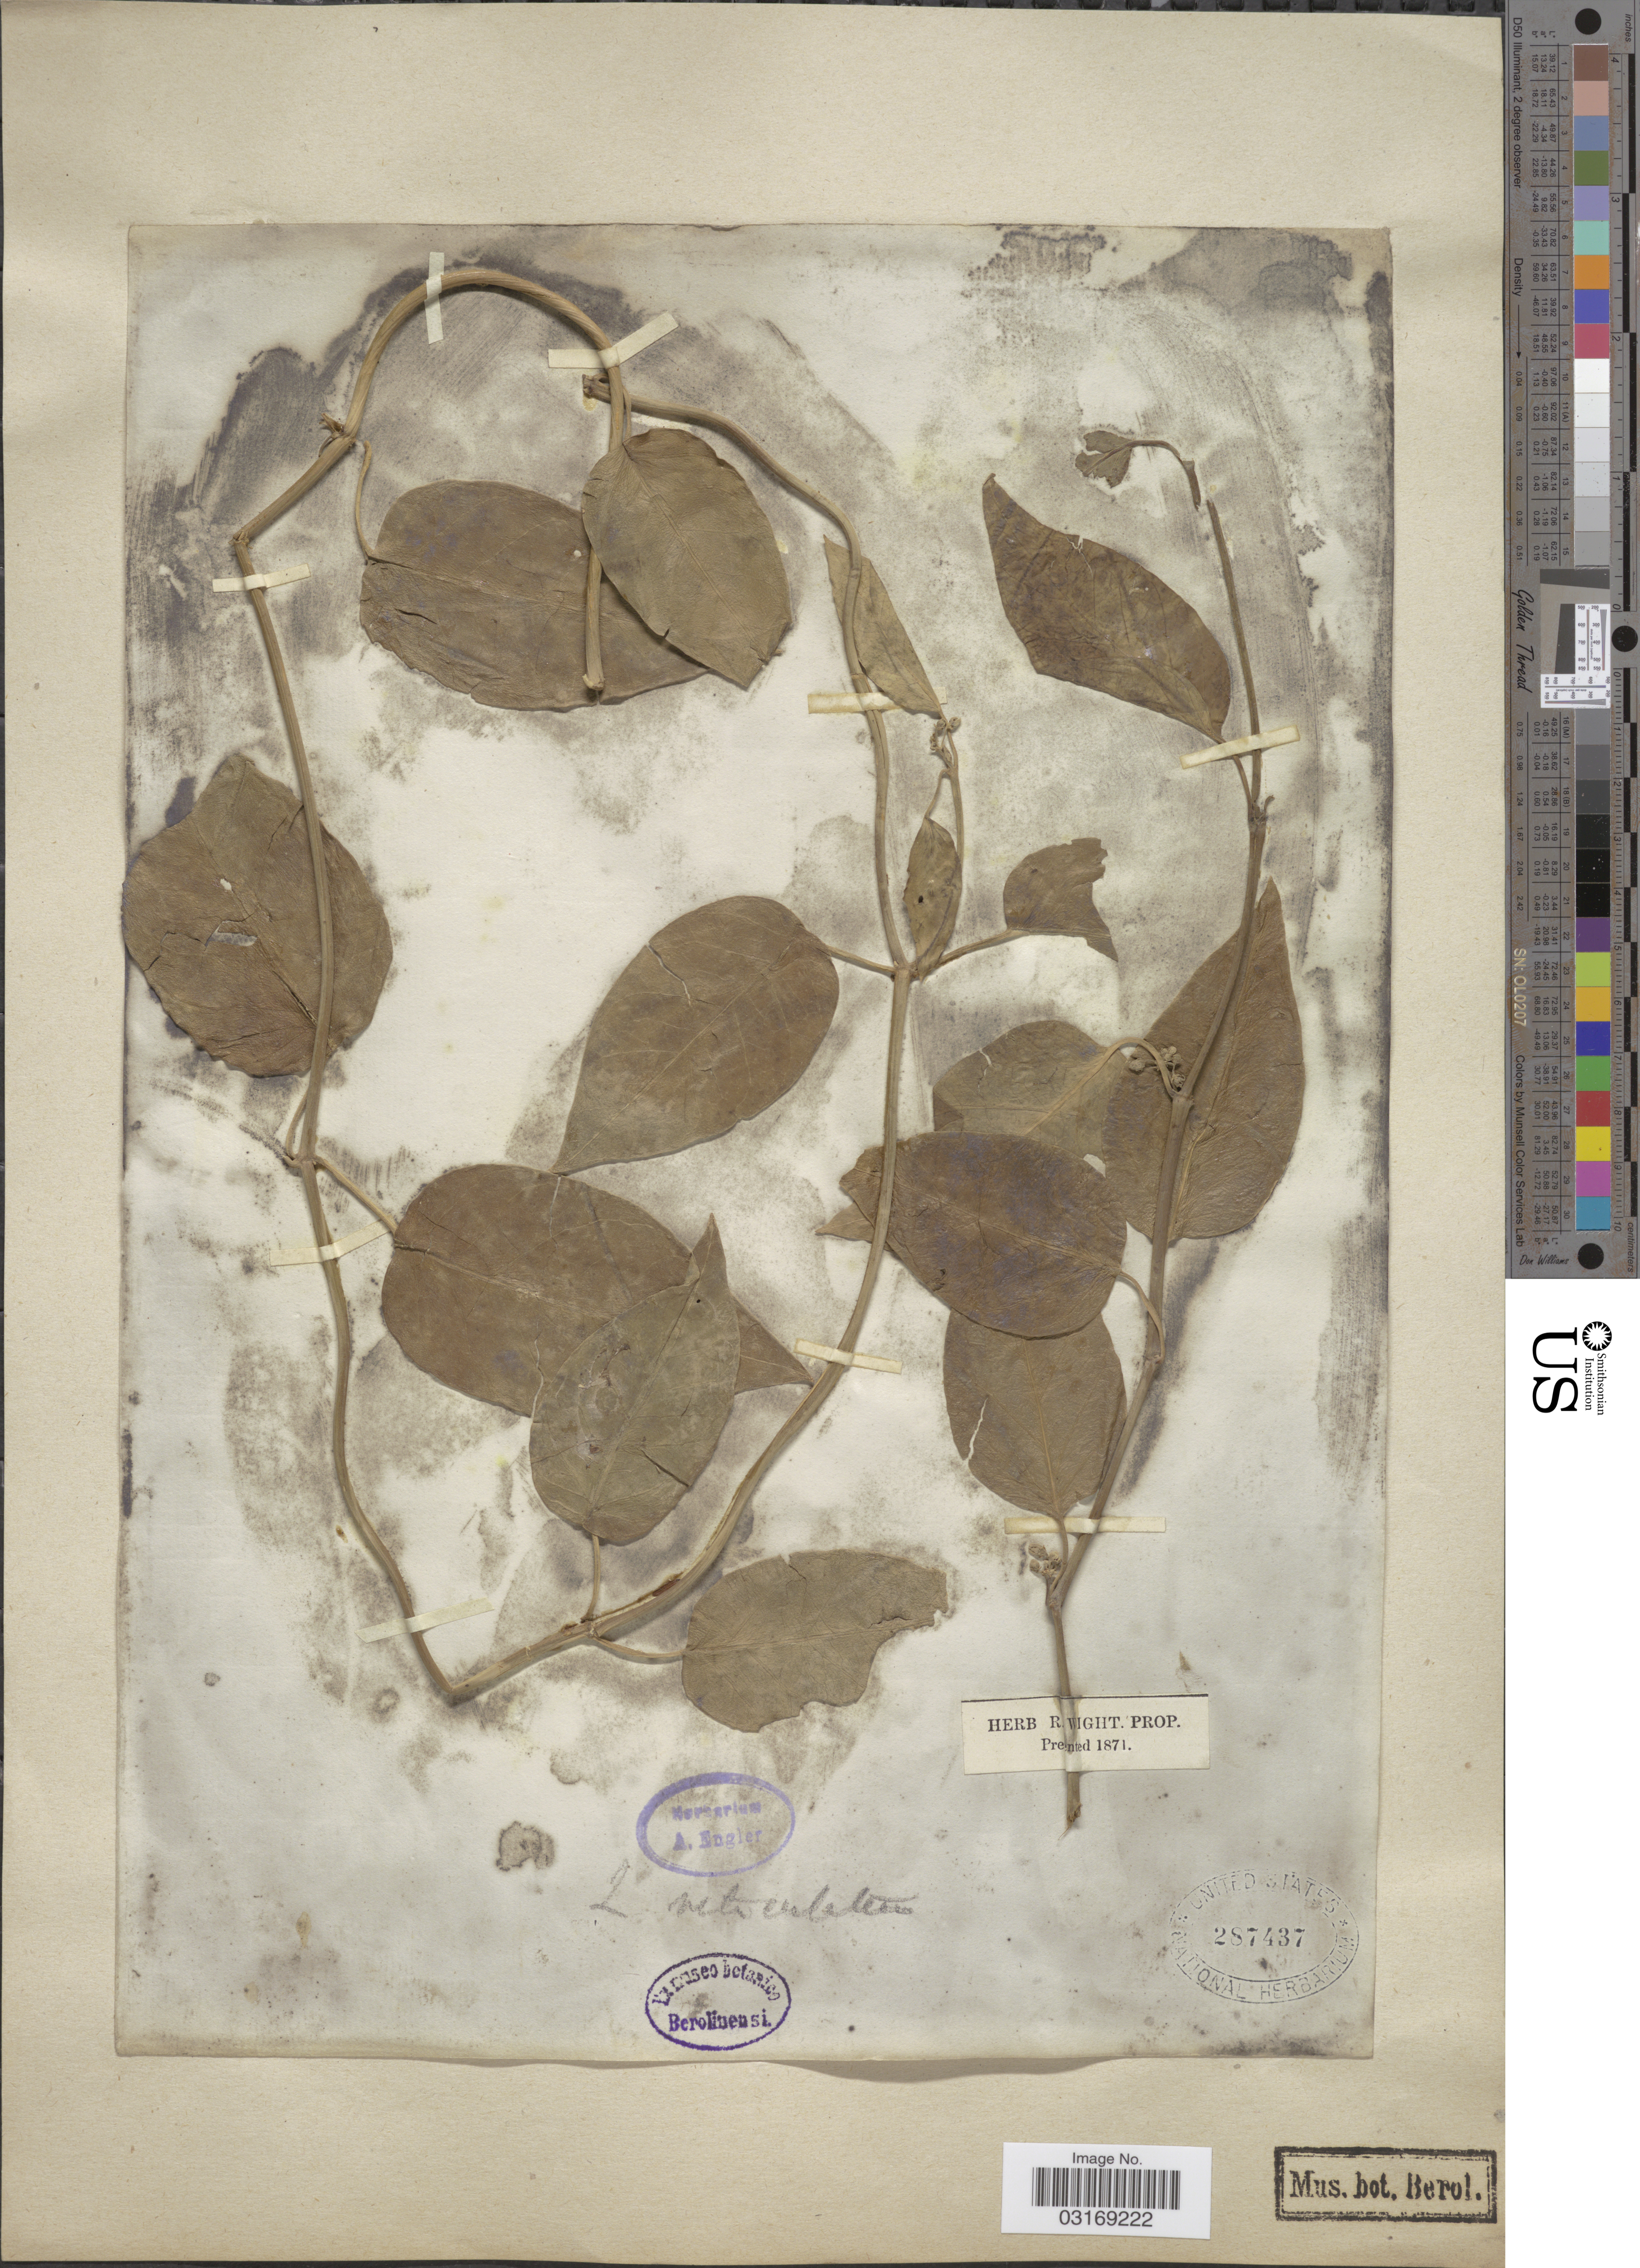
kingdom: Plantae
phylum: Tracheophyta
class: Magnoliopsida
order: Gentianales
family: Apocynaceae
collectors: ex Herb. Wight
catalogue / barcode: US 287437